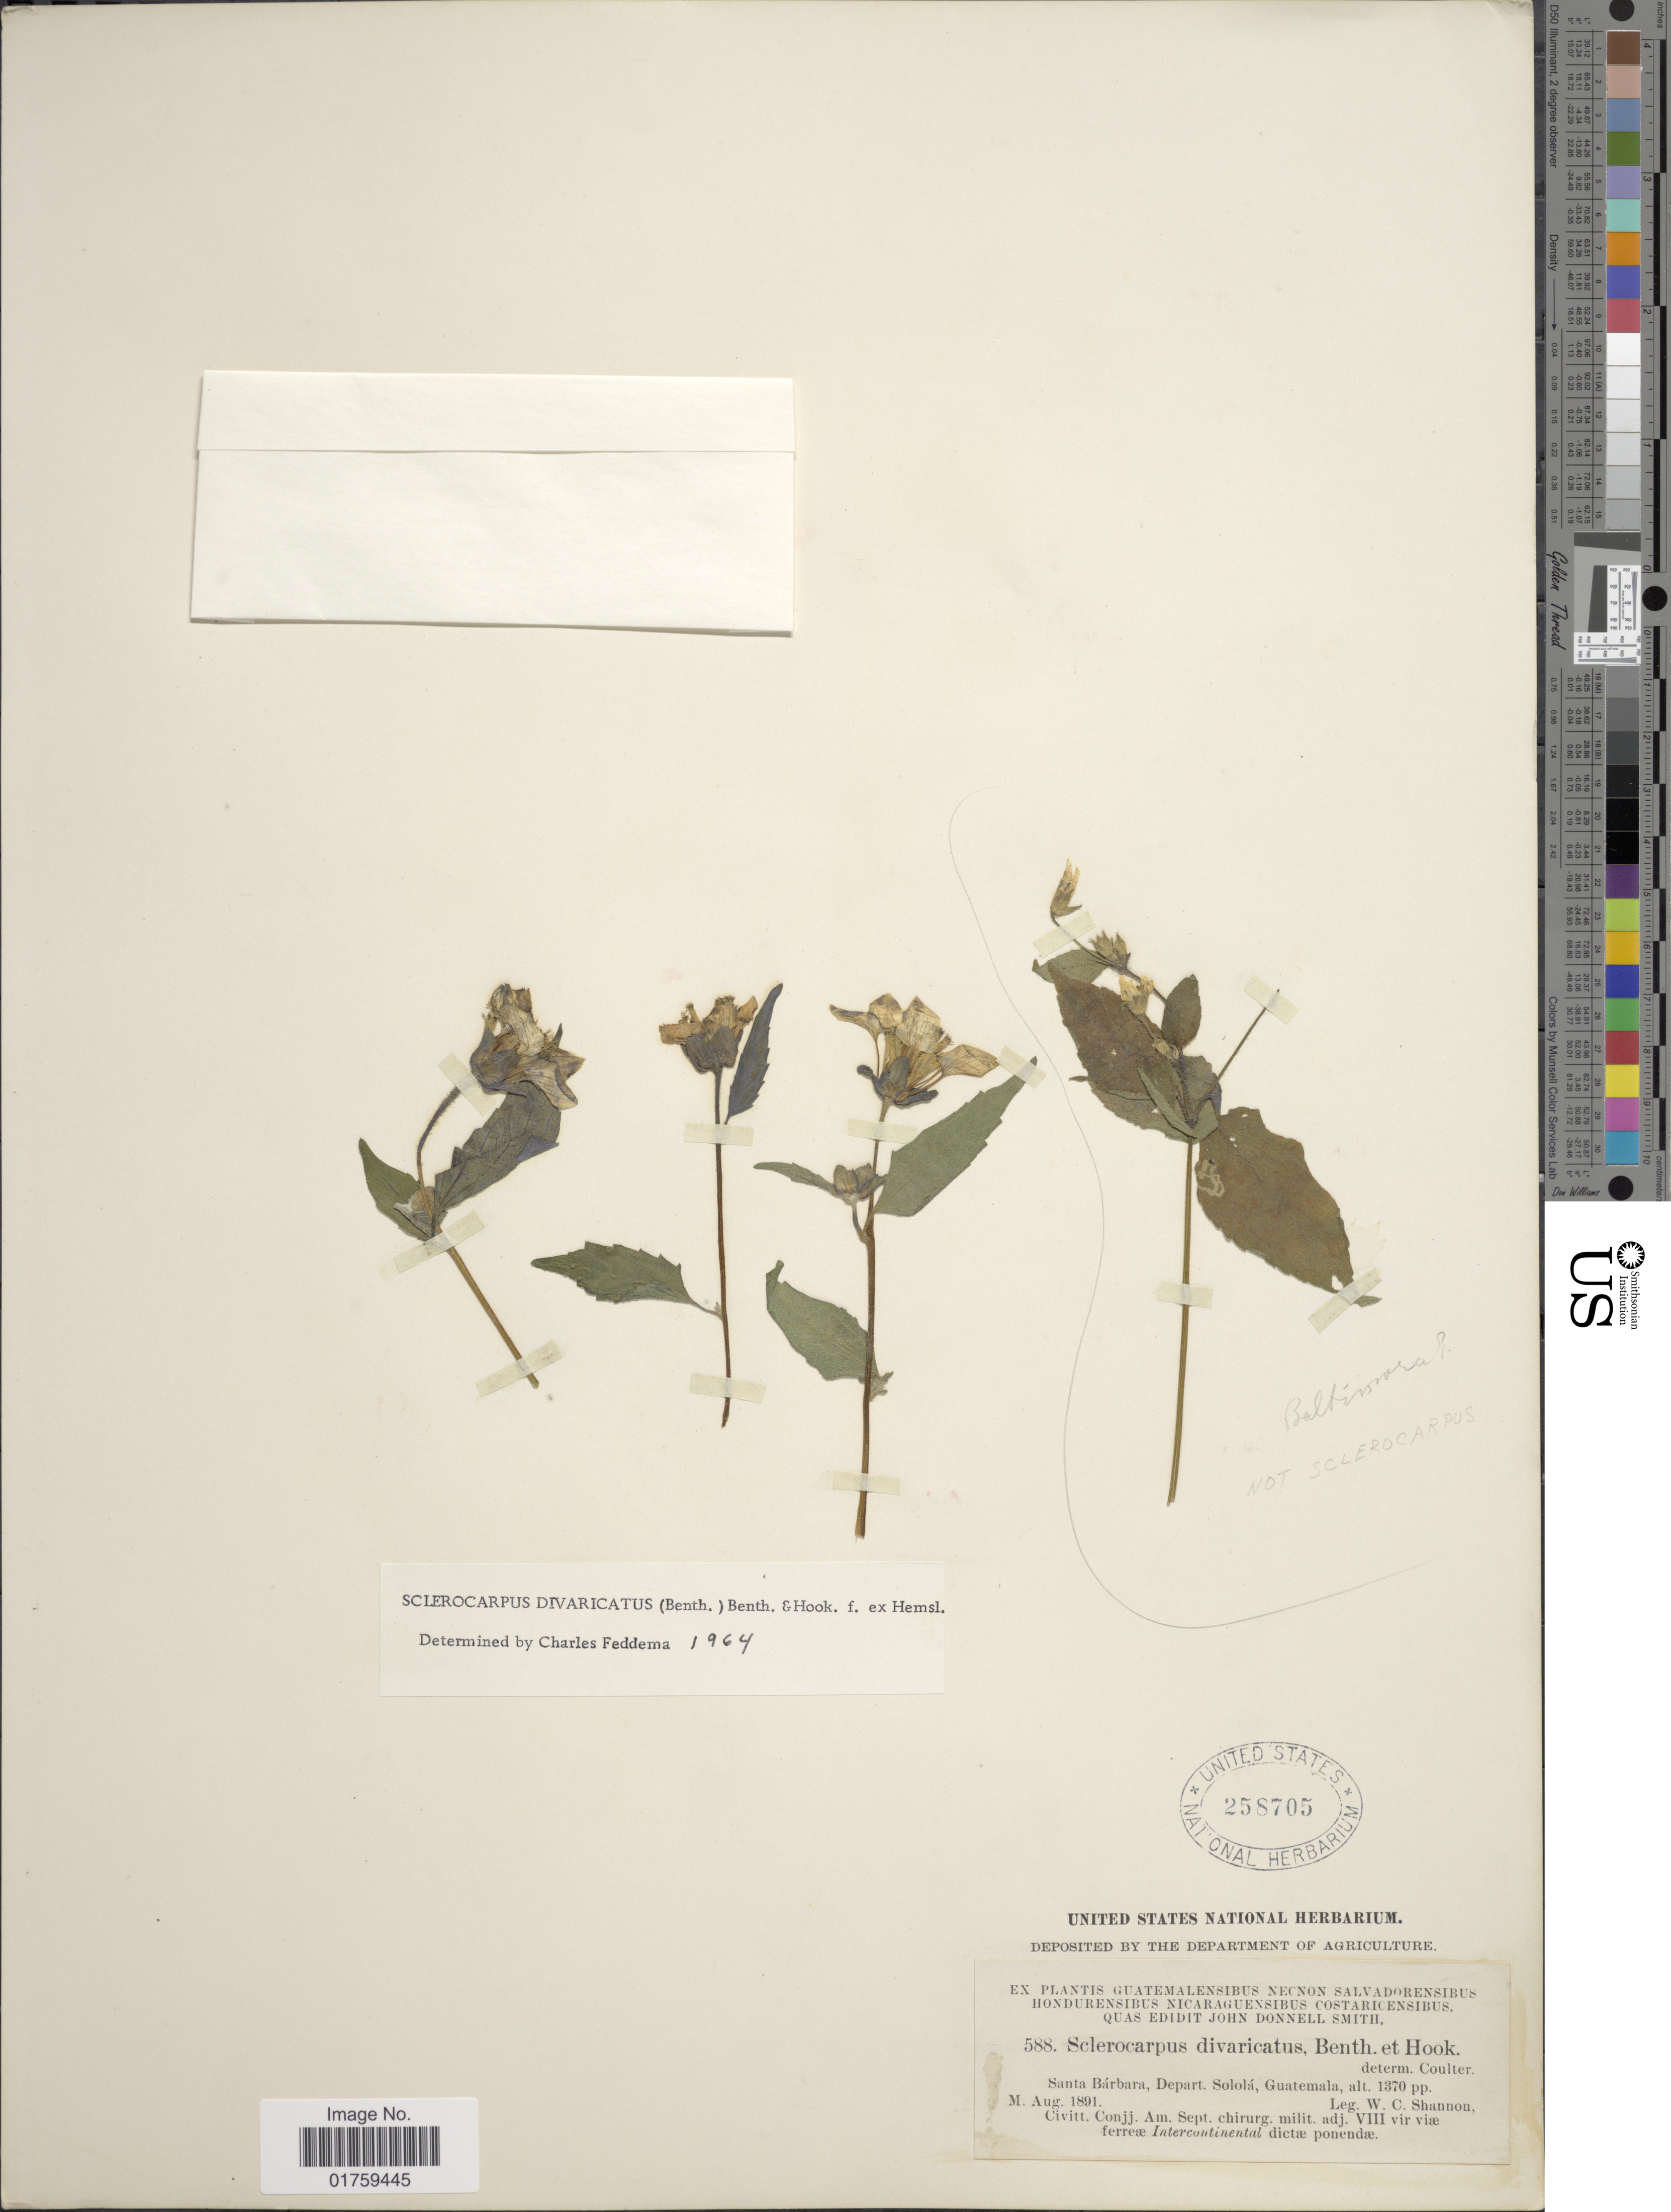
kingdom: Plantae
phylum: Tracheophyta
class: Magnoliopsida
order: Asterales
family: Asteraceae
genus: Sclerocarpus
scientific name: Sclerocarpus divaricatus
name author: (Benth.) Benth. & Hook. f. ex Hemsl.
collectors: W. C. Shannon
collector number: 588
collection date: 1891-08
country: Guatemala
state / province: Sololá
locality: Santa Barbara, Depart. Solola, Guatemala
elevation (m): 418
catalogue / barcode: US 258705